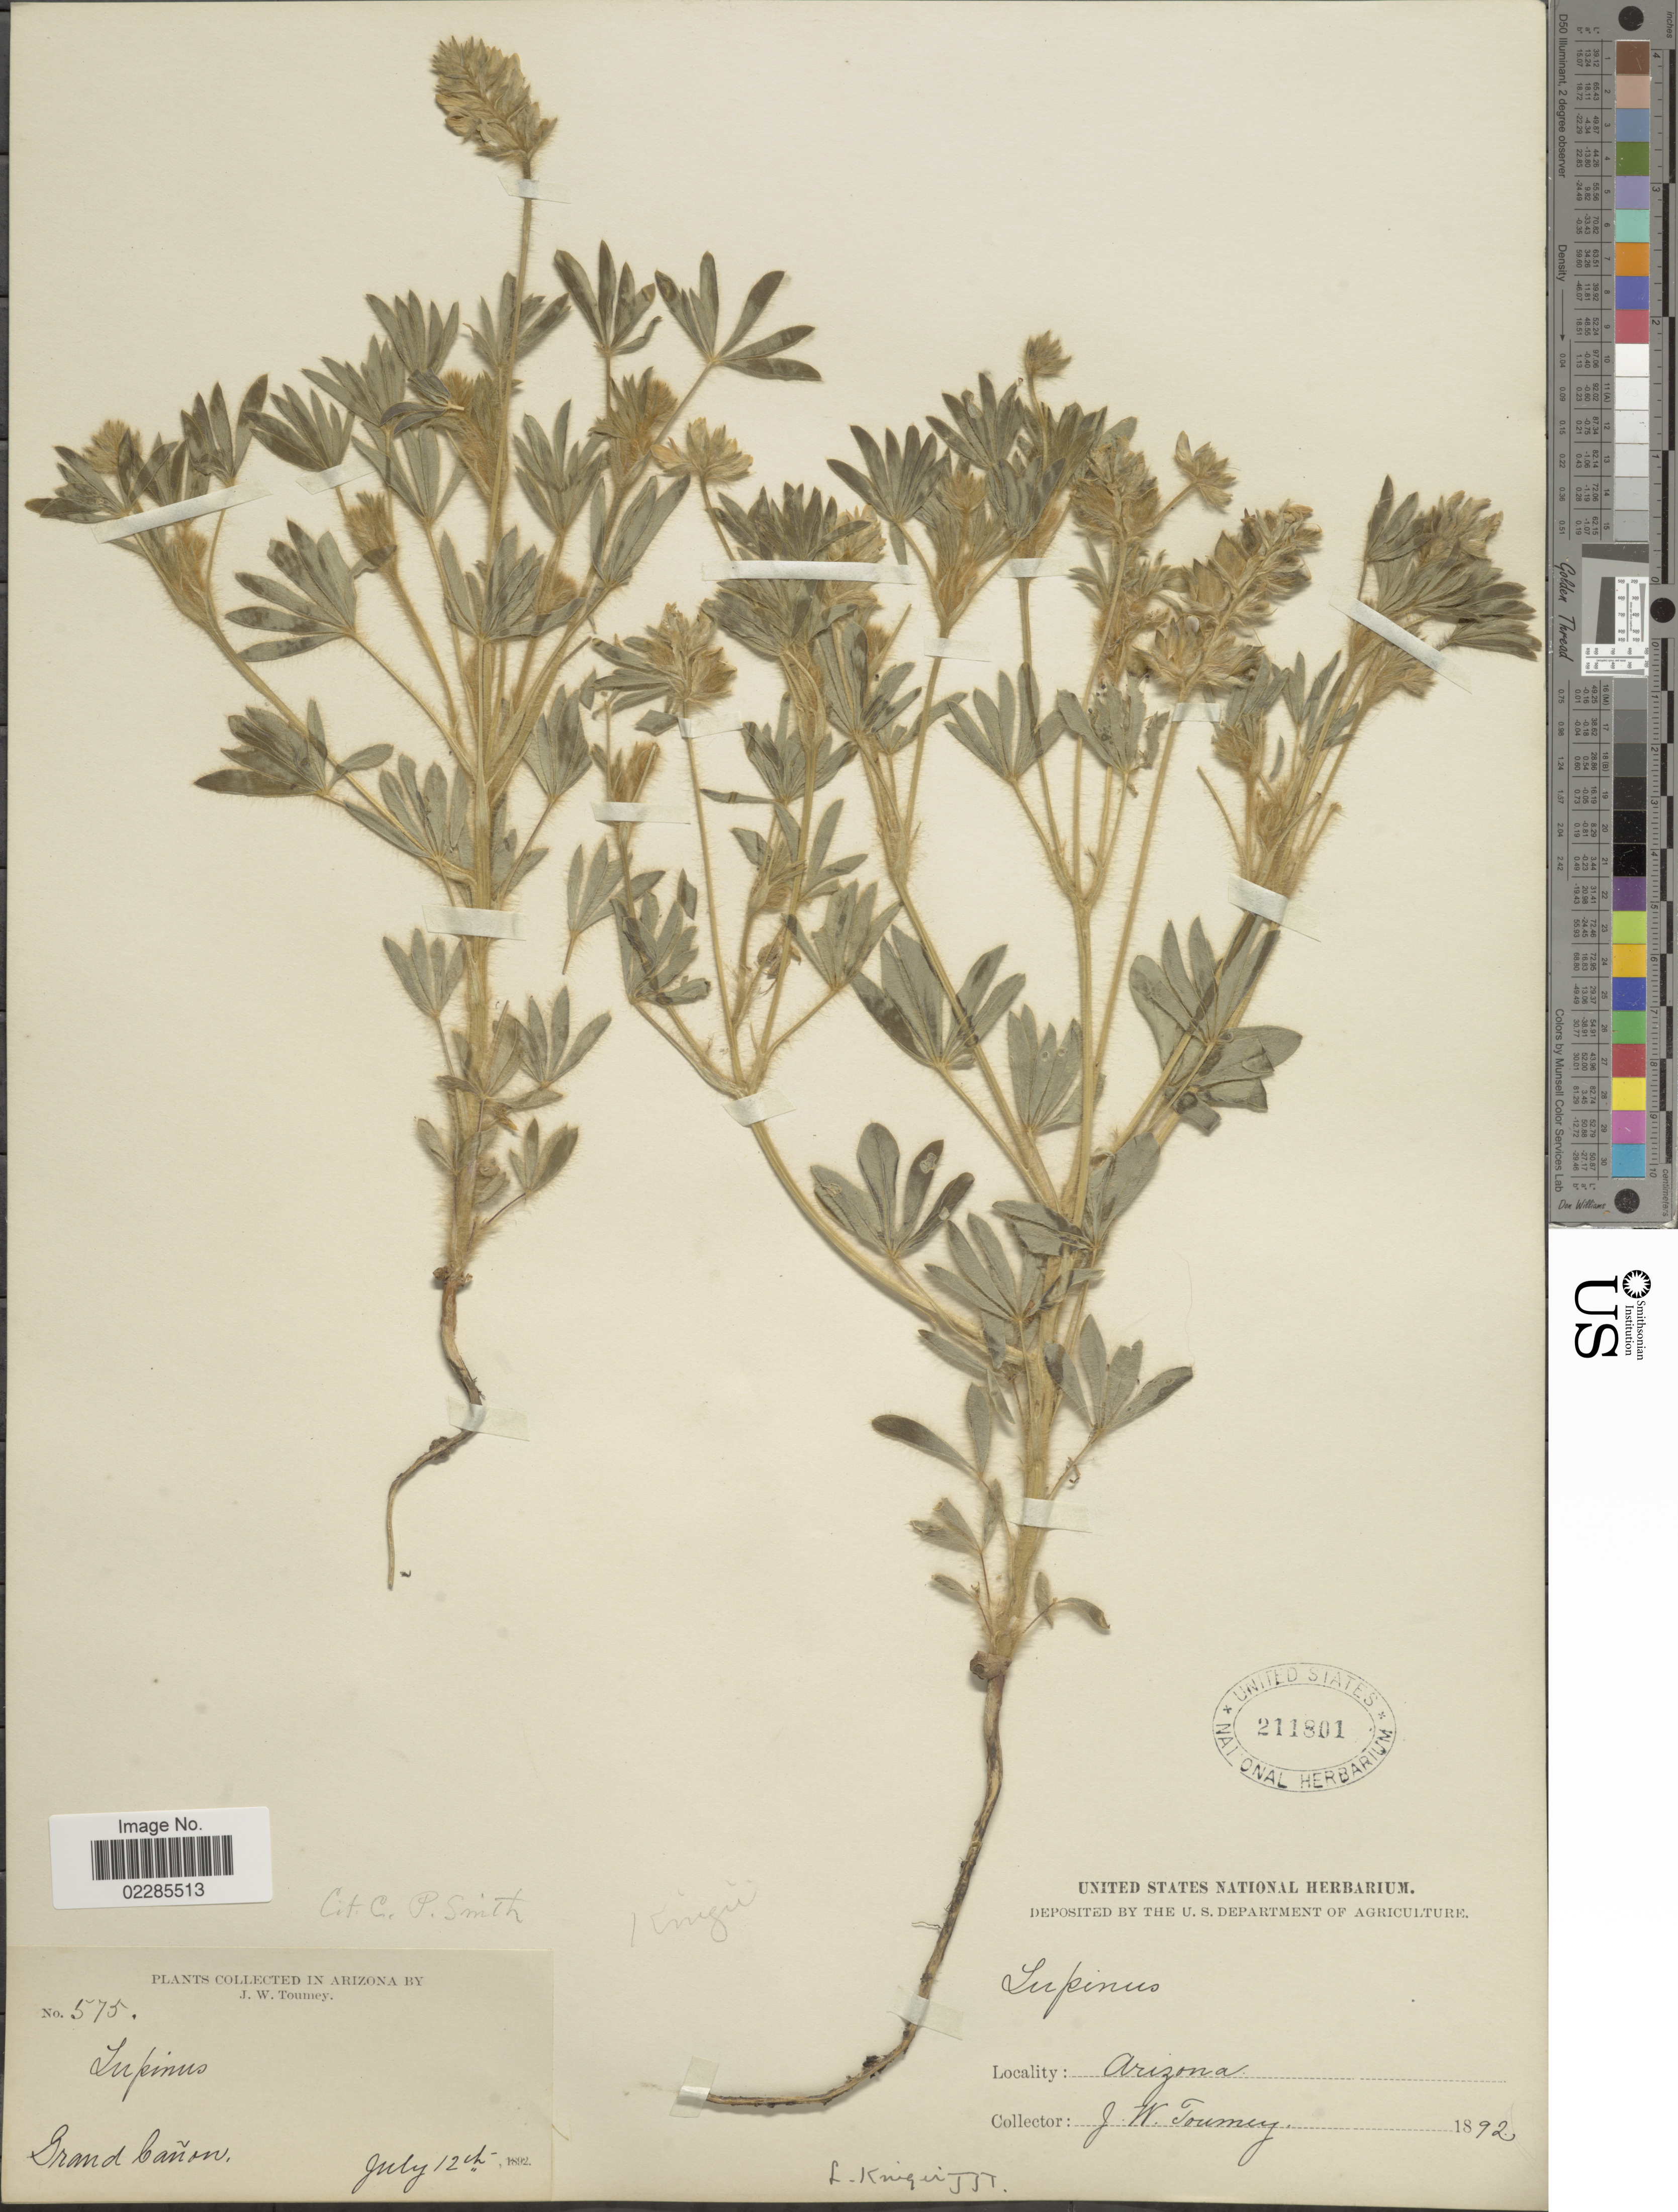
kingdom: Plantae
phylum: Tracheophyta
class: Magnoliopsida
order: Fabales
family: Fabaceae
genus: Lupinus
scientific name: Lupinus kingii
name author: S. Watson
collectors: J. Tourney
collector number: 575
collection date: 1892-07-12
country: United States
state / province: Arizona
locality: Grand Cañon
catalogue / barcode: US 211801